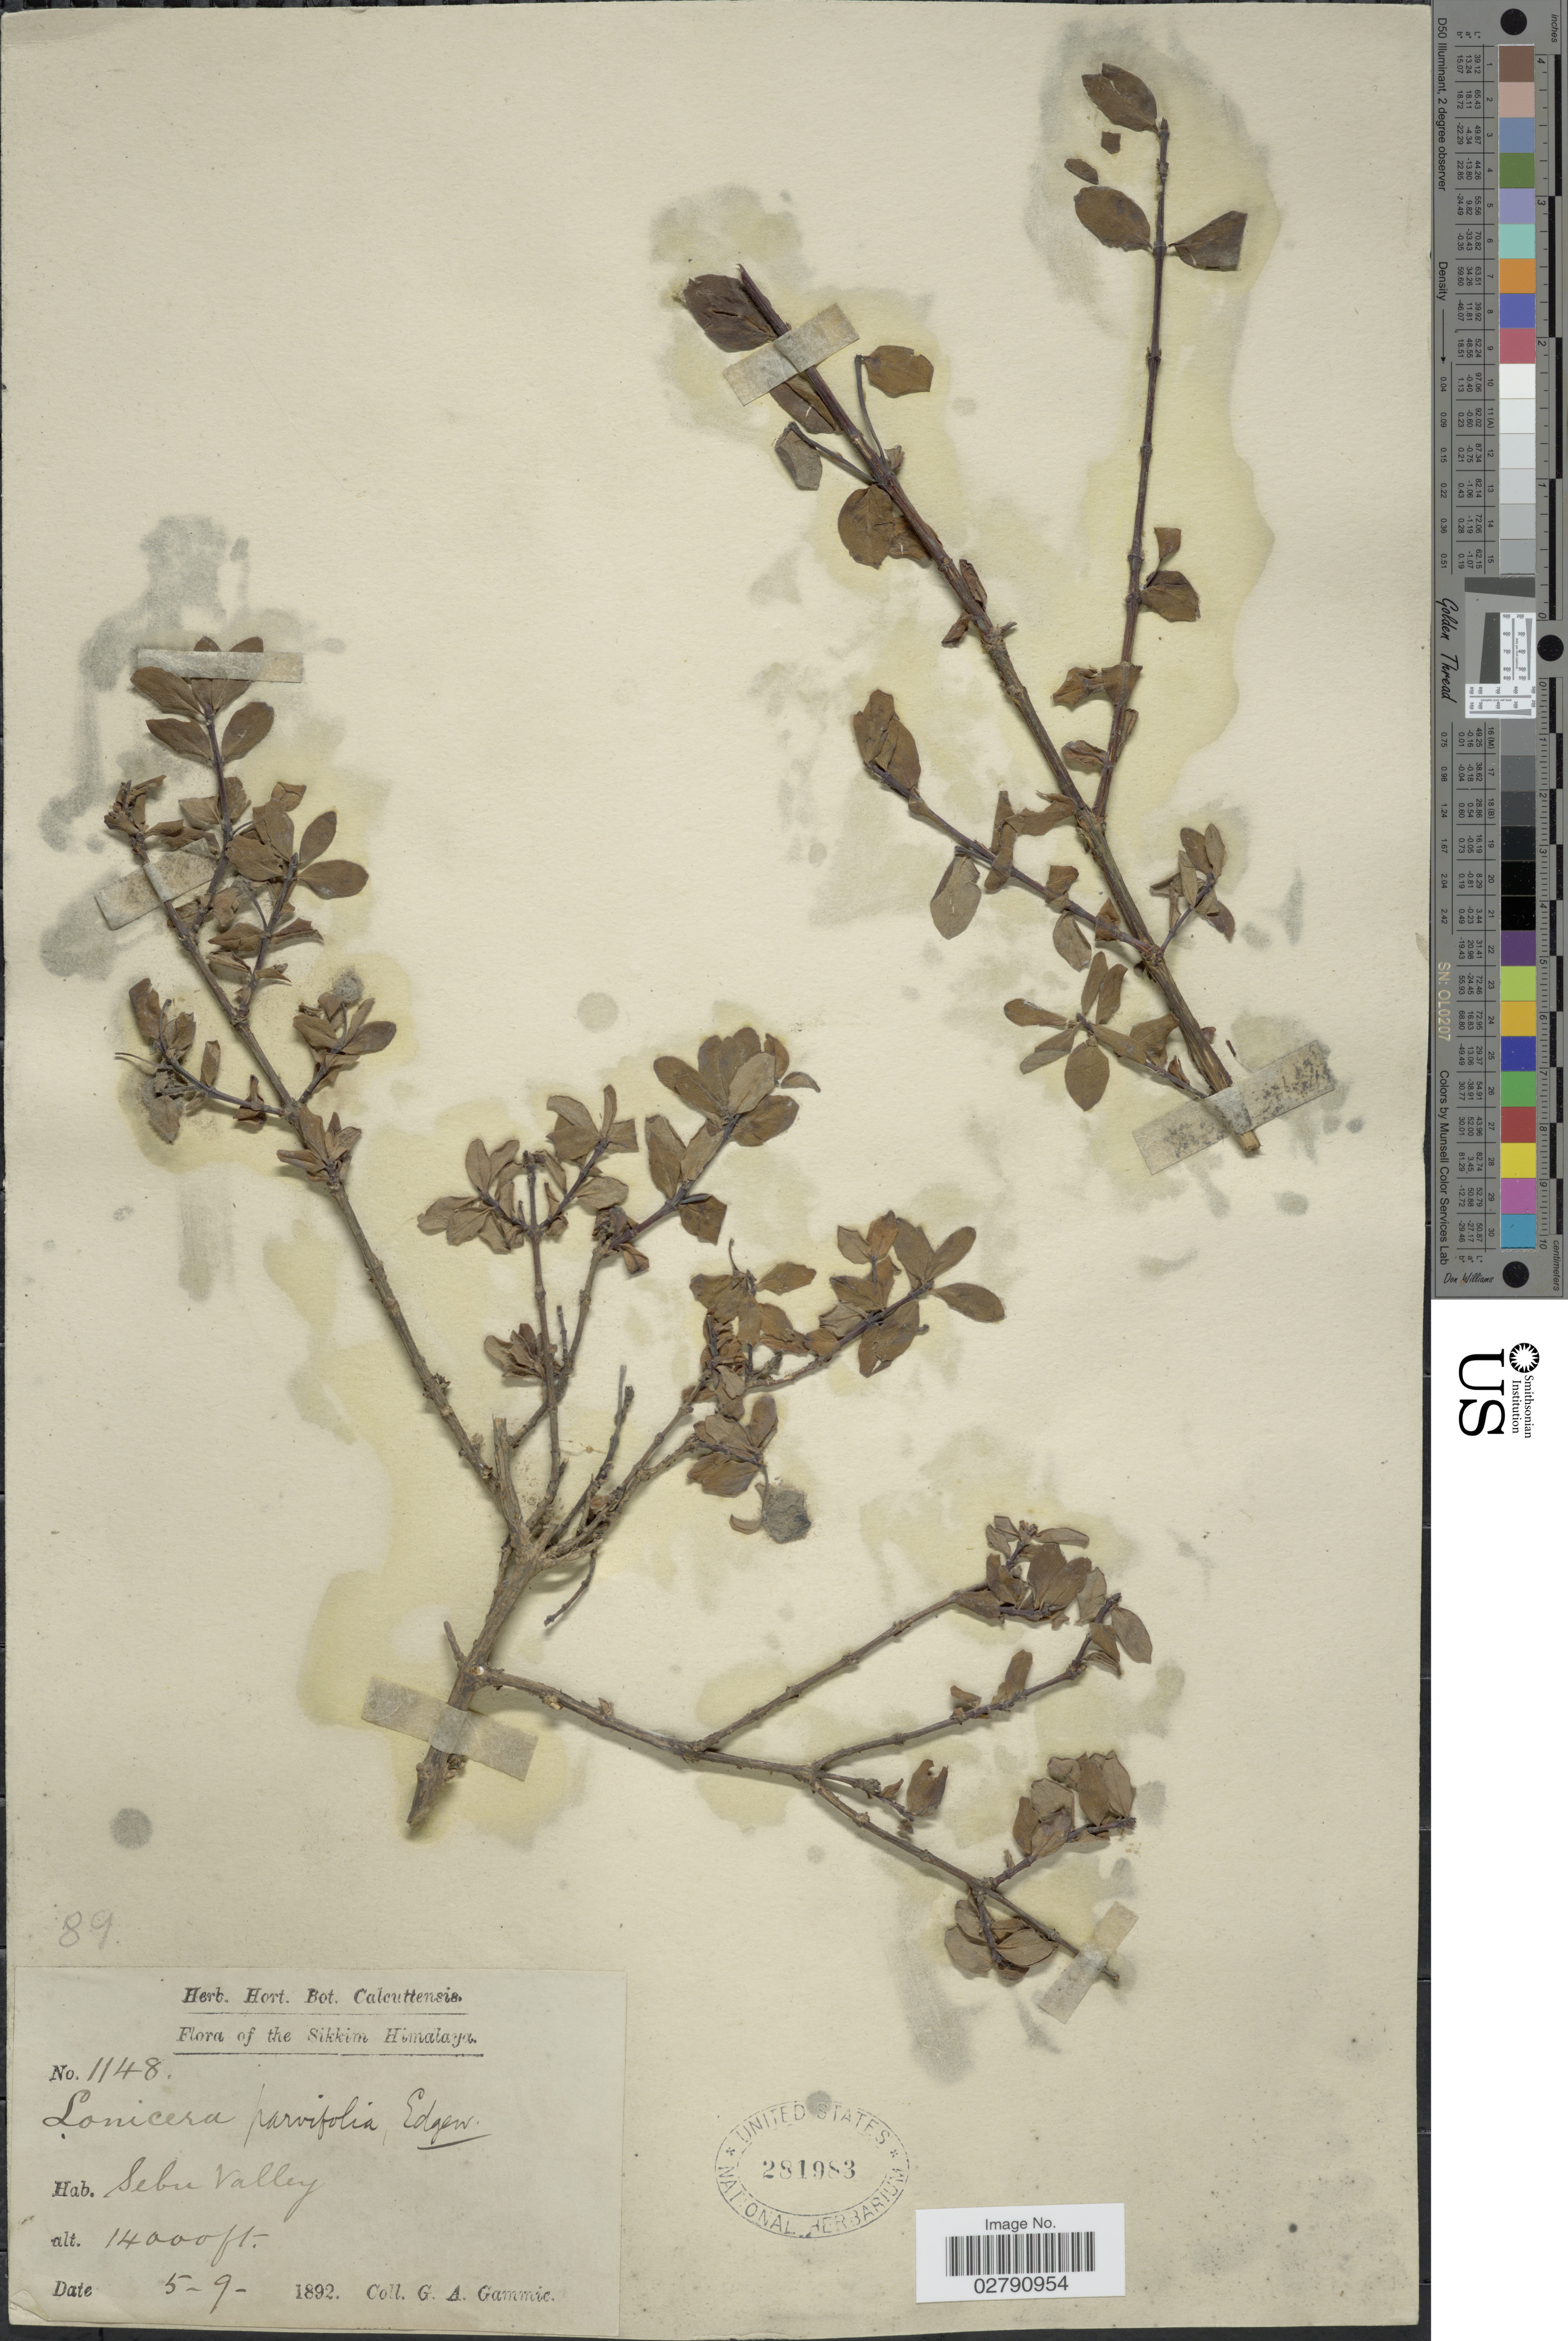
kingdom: Plantae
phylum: Tracheophyta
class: Magnoliopsida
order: Dipsacales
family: Caprifoliaceae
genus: Lonicera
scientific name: Lonicera obovata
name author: Royle ex Hook. f. & Thomson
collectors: G. Gammie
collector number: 1148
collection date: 1892-09-05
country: India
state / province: Sikkim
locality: Sikkim Himalaya. Sebu Valley.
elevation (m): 4267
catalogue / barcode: US 281983